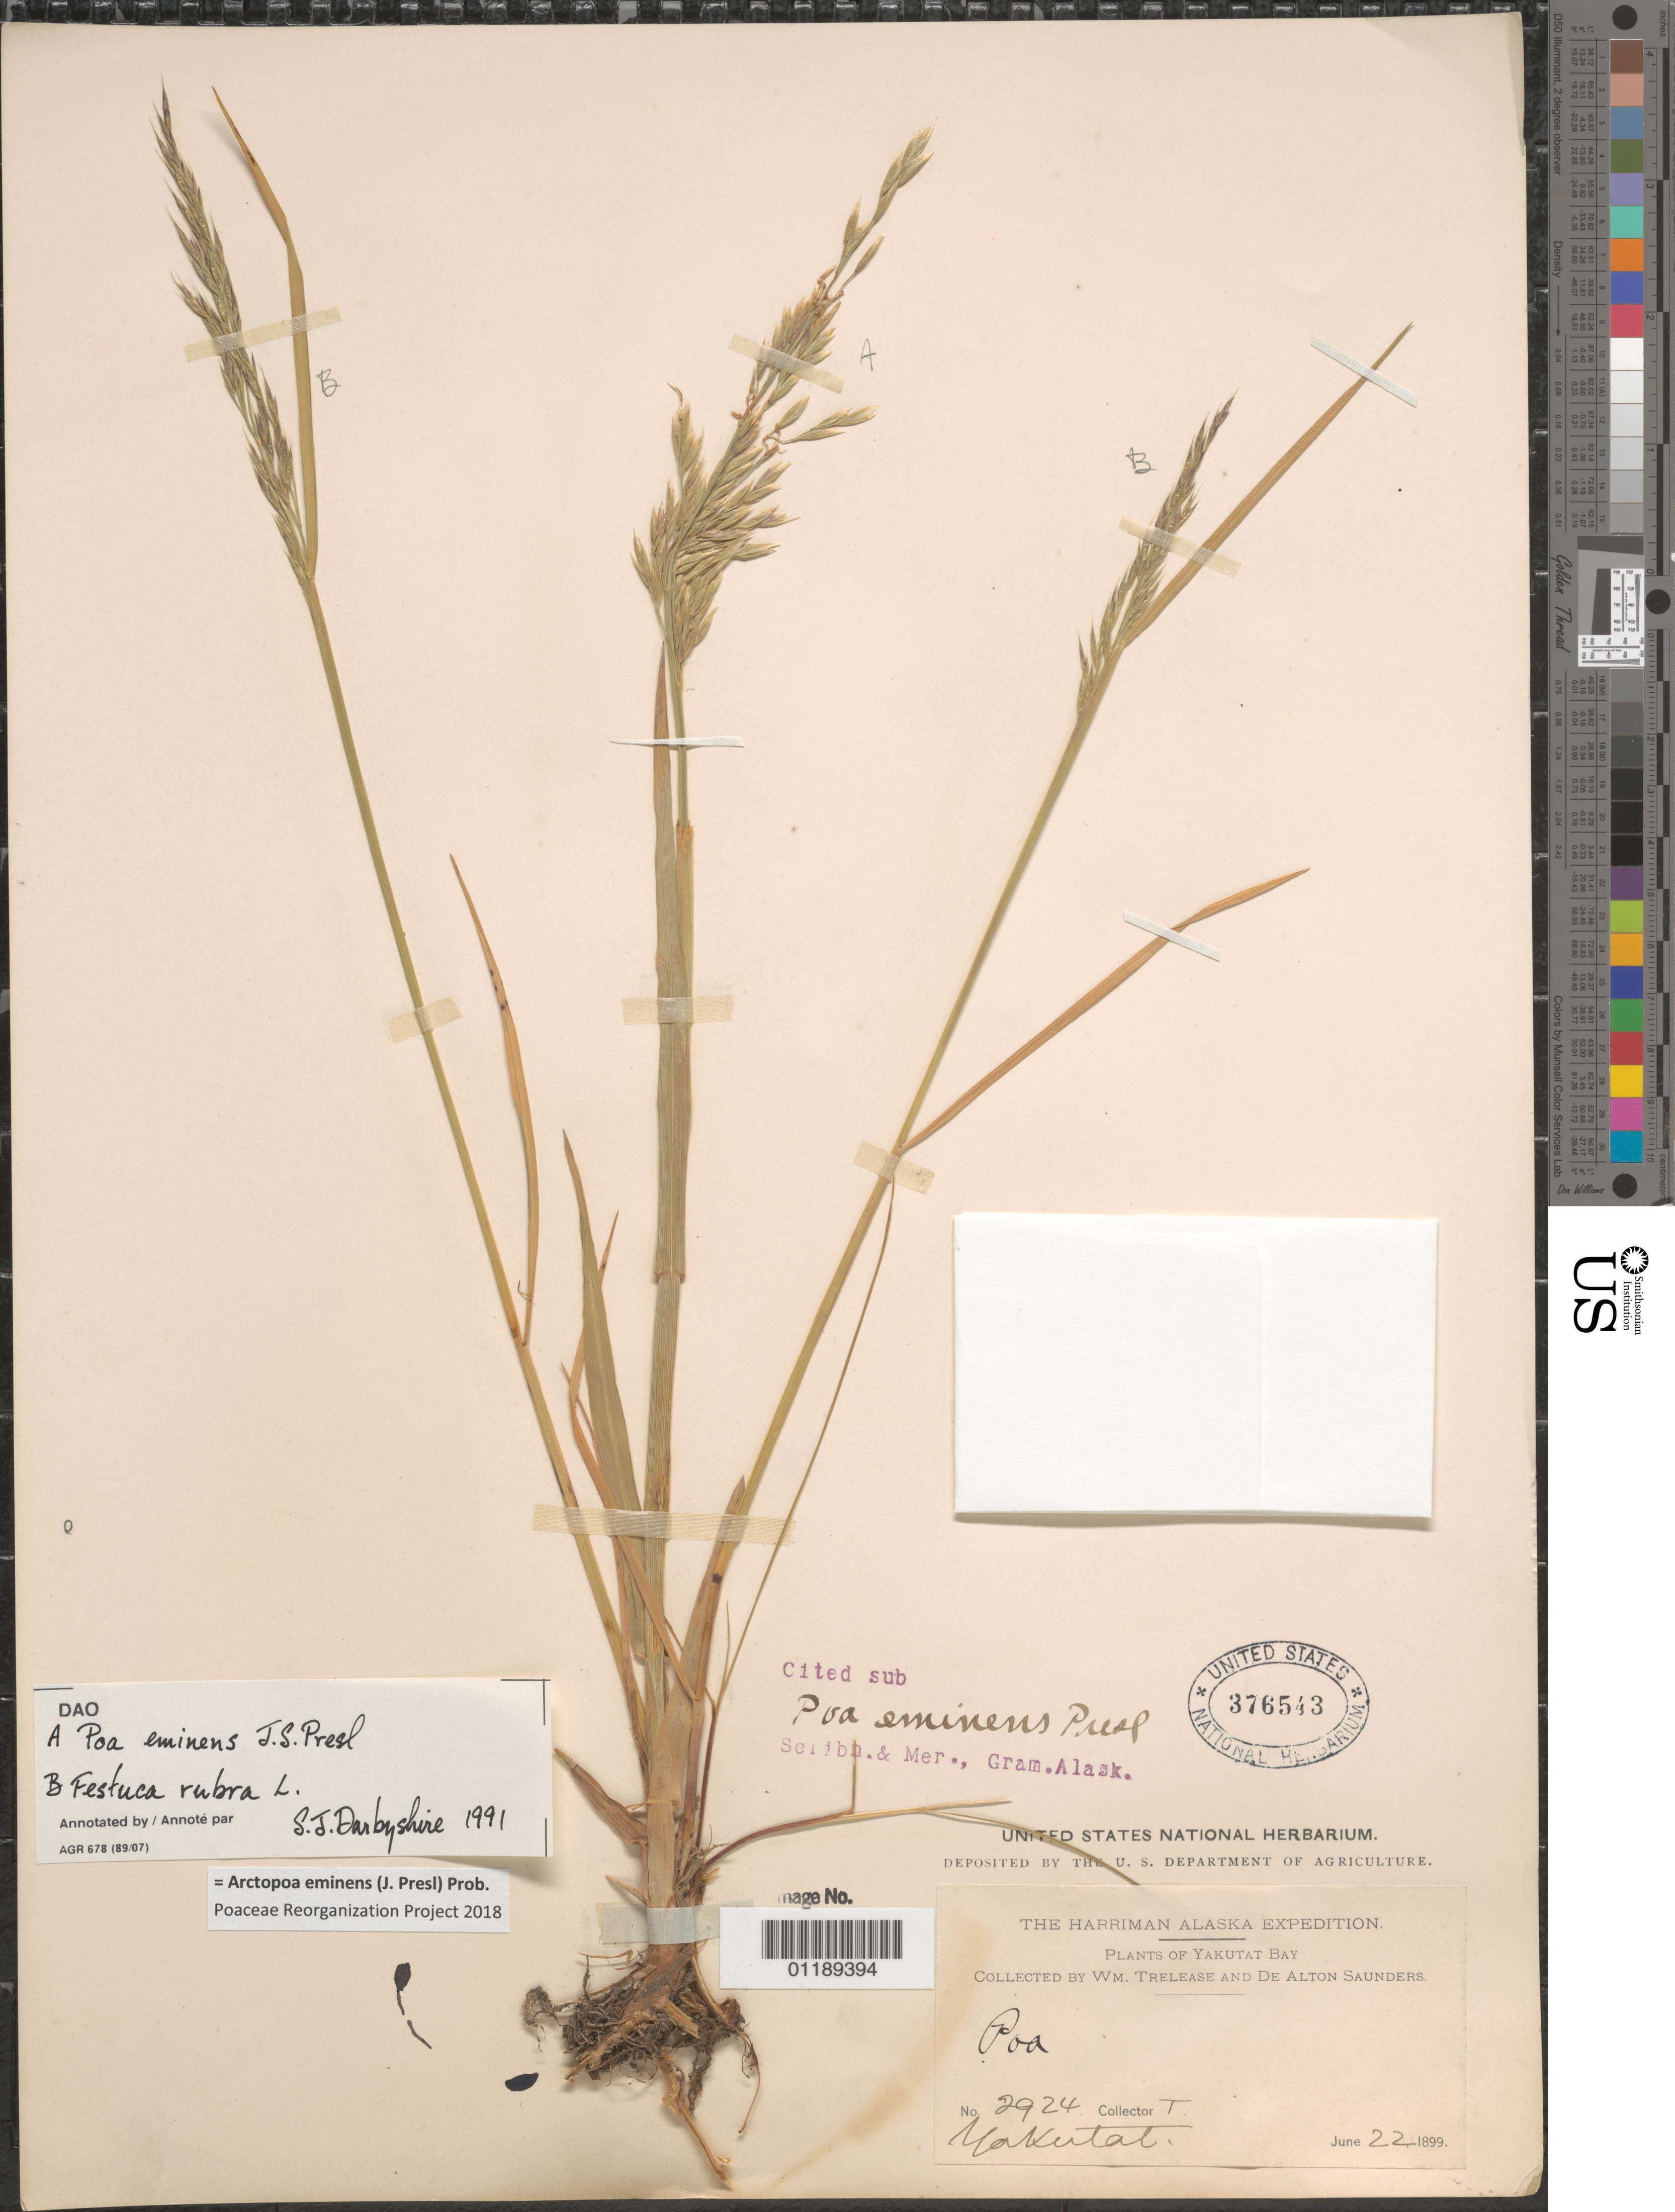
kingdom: Plantae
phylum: Tracheophyta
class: Liliopsida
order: Poales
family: Poaceae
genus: Arctopoa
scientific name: Arctopoa eminens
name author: (J. Presl) Prob.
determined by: Poaceae Reorganization Project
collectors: W. Trelease & D. Saunders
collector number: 2924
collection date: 1899-06-22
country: United States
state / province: Alaska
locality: Yakutat.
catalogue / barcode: US 376543